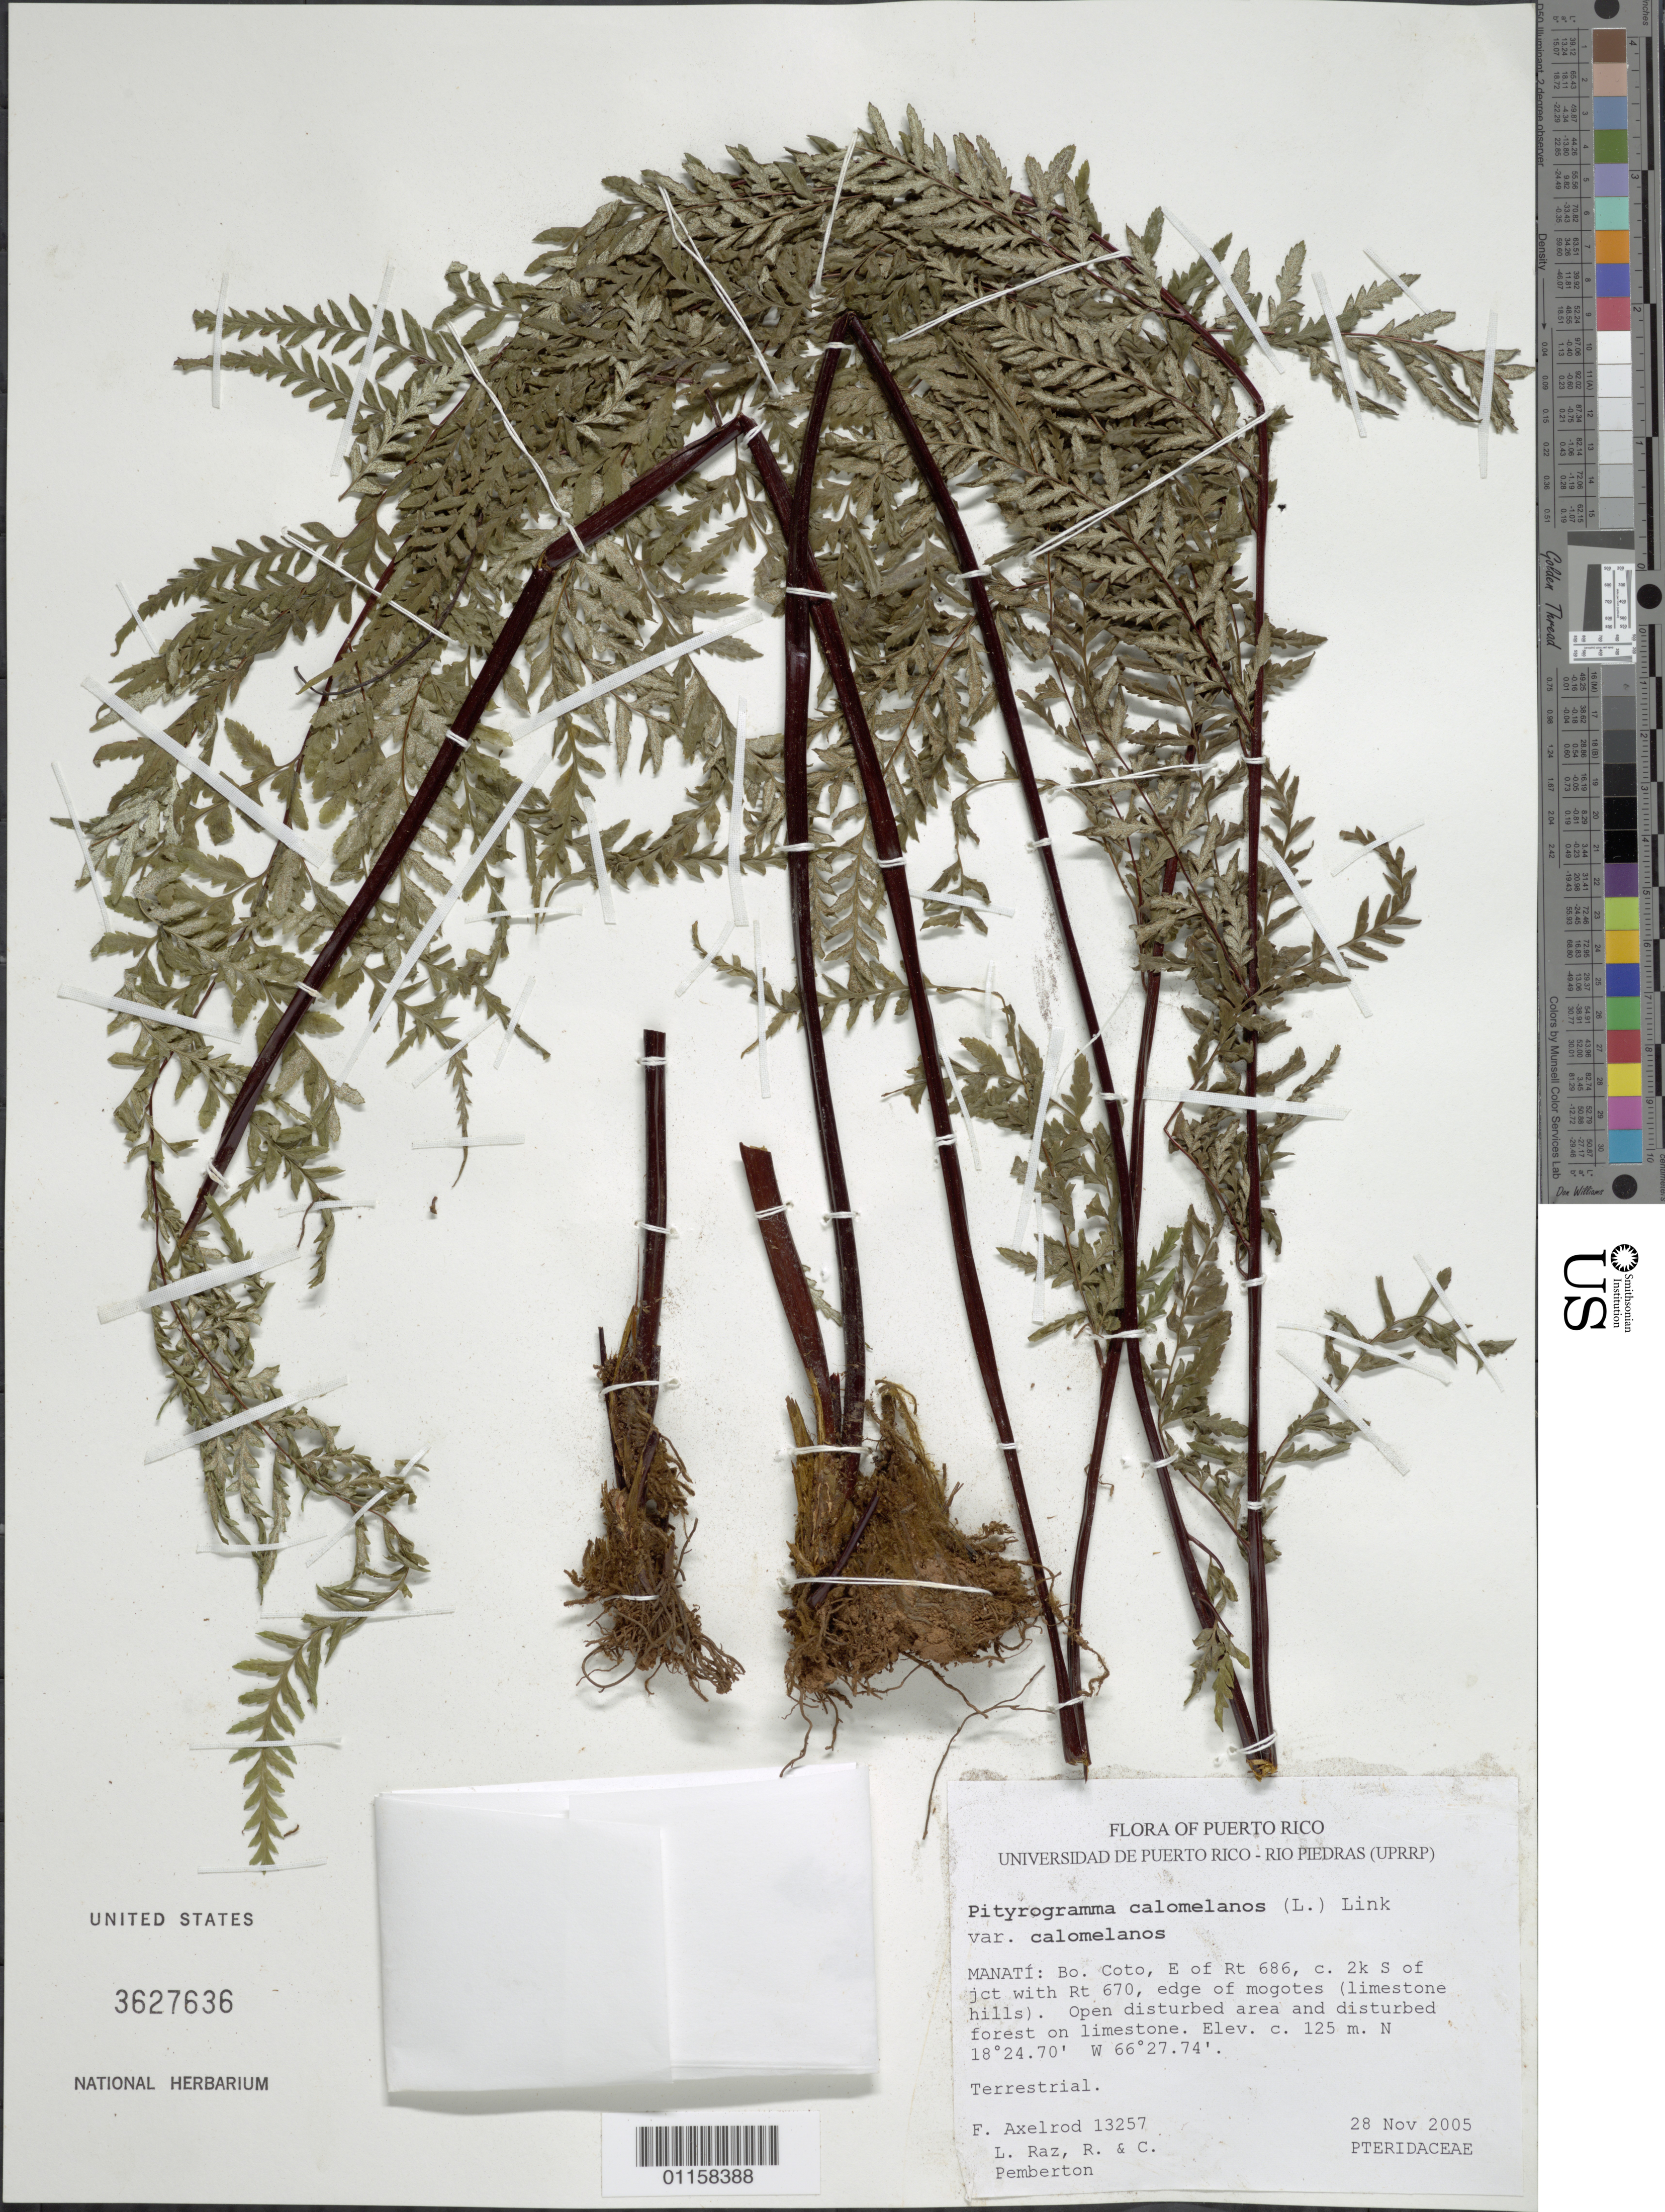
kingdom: Plantae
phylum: Tracheophyta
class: Polypodiopsida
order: Polypodiales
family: Pteridaceae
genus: Pityrogramma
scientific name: Pityrogramma calomelanos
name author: (L.) Link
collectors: F. S. Axelrod, L. Raz, R. Pemberton & C. Pemberton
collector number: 13257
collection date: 2005-11-28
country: Puerto Rico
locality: Manatí. Bo. Coto, E of Rt. 686, about 2km S of junction with Rt. 670, edge of mogotes.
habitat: Open disturbed area and disturbed forest on limestone.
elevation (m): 125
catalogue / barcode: US 3627636